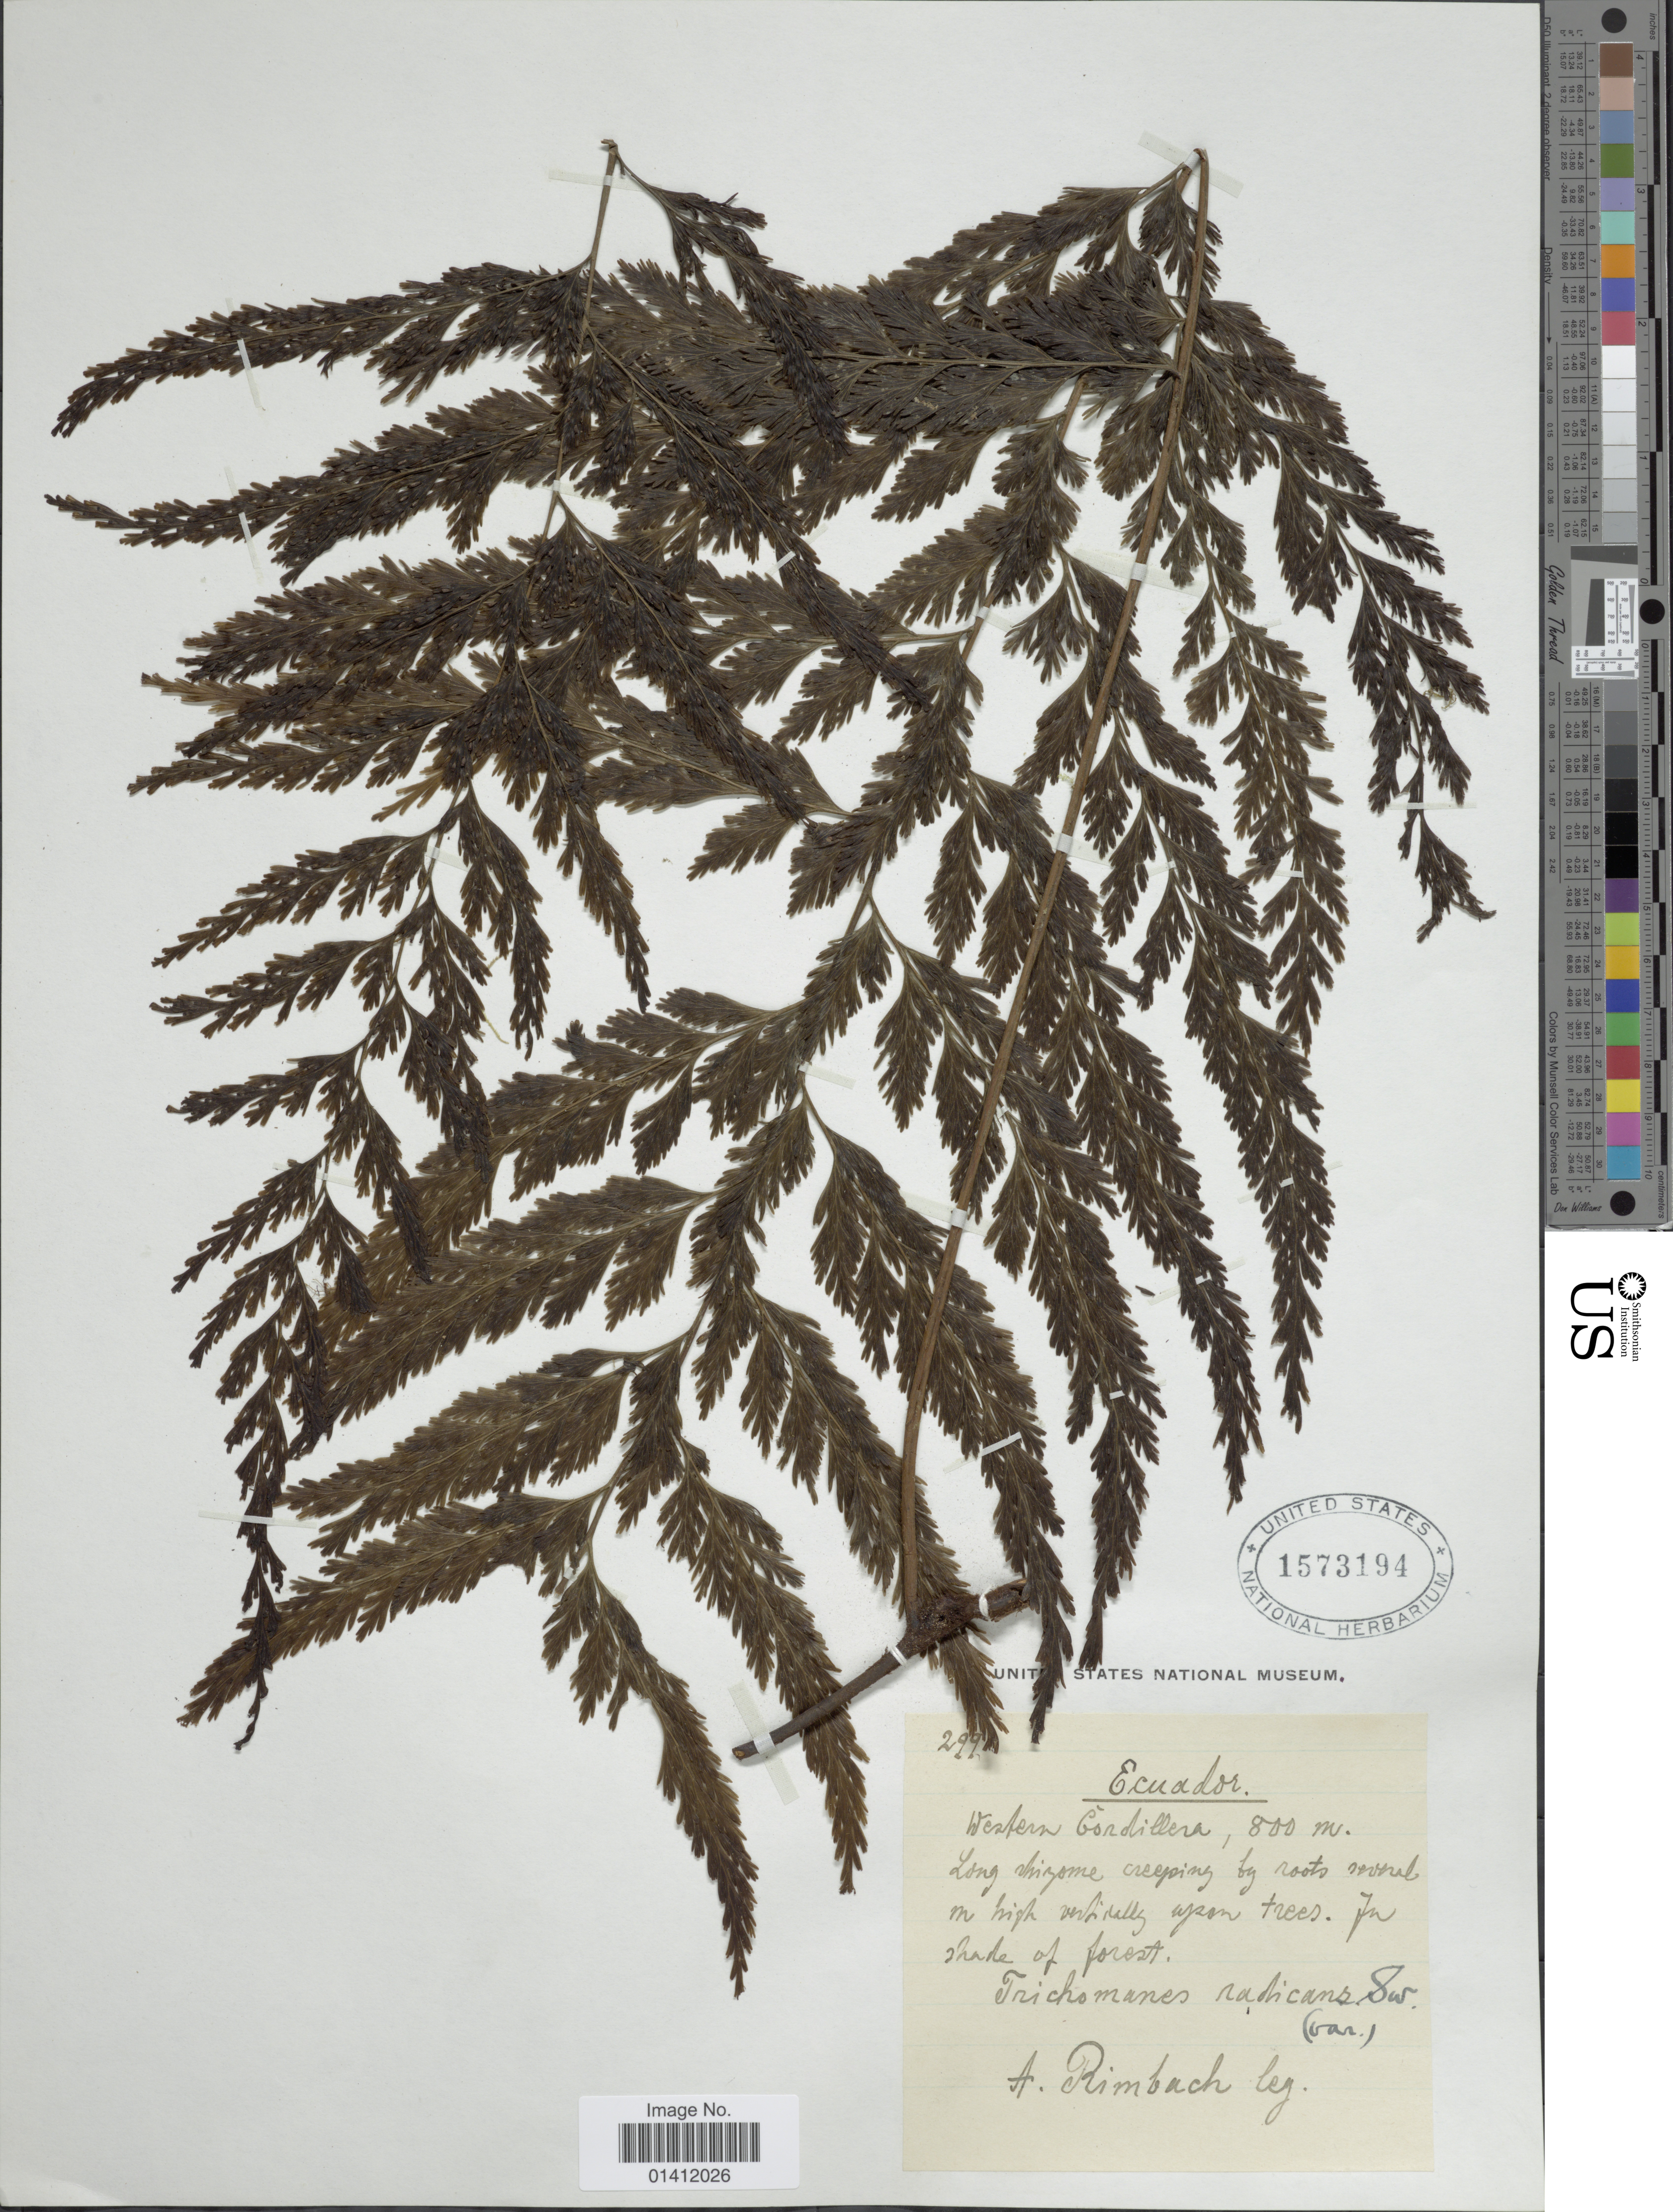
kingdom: Plantae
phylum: Tracheophyta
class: Polypodiopsida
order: Hymenophyllales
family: Hymenophyllaceae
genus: Vandenboschia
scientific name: Vandenboschia radicans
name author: (Sw.) Copel.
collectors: A. Rimbach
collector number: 299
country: Ecuador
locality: Western Cordillera.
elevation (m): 800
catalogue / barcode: US 1573194